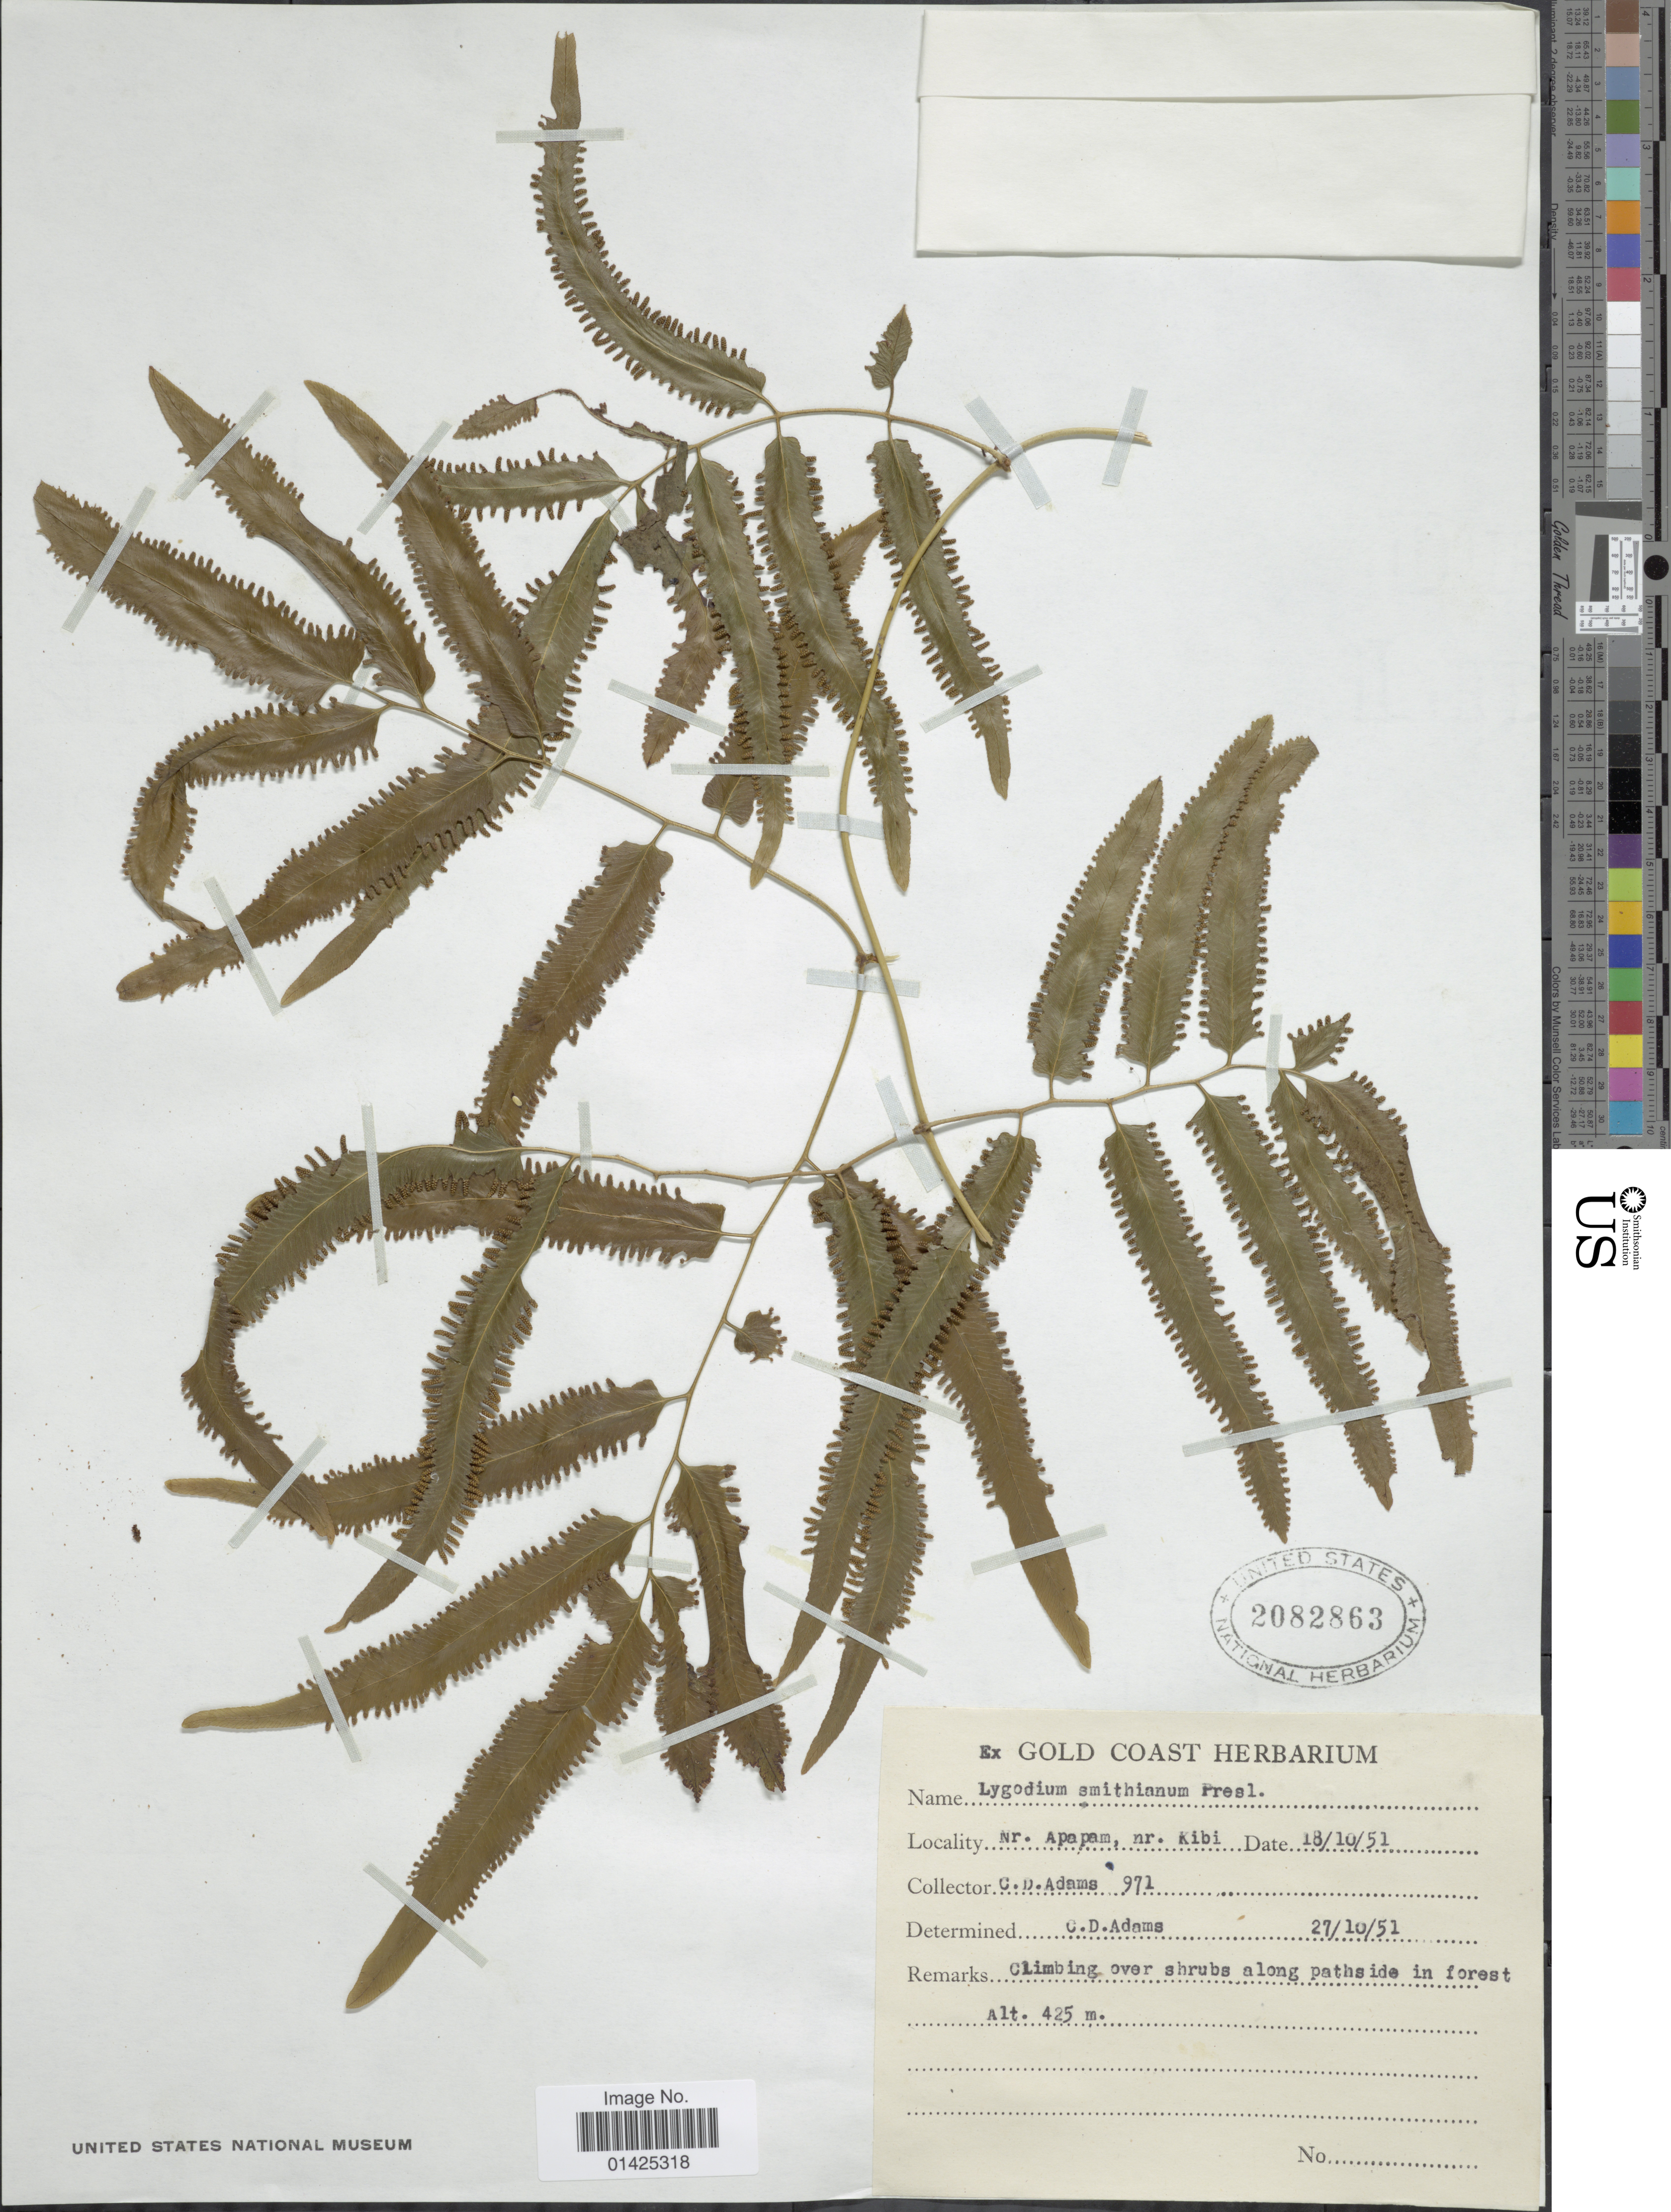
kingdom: Plantae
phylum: Tracheophyta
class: Polypodiopsida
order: Schizaeales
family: Lygodiaceae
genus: Lygodium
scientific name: Lygodium smithianum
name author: C. Presl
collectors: C. D. Adams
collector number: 971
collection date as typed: Transcribed d/m/y: 18/10/51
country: Ghana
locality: Nr. Apapam, nr. Kibi.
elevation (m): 425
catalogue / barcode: US 2082863